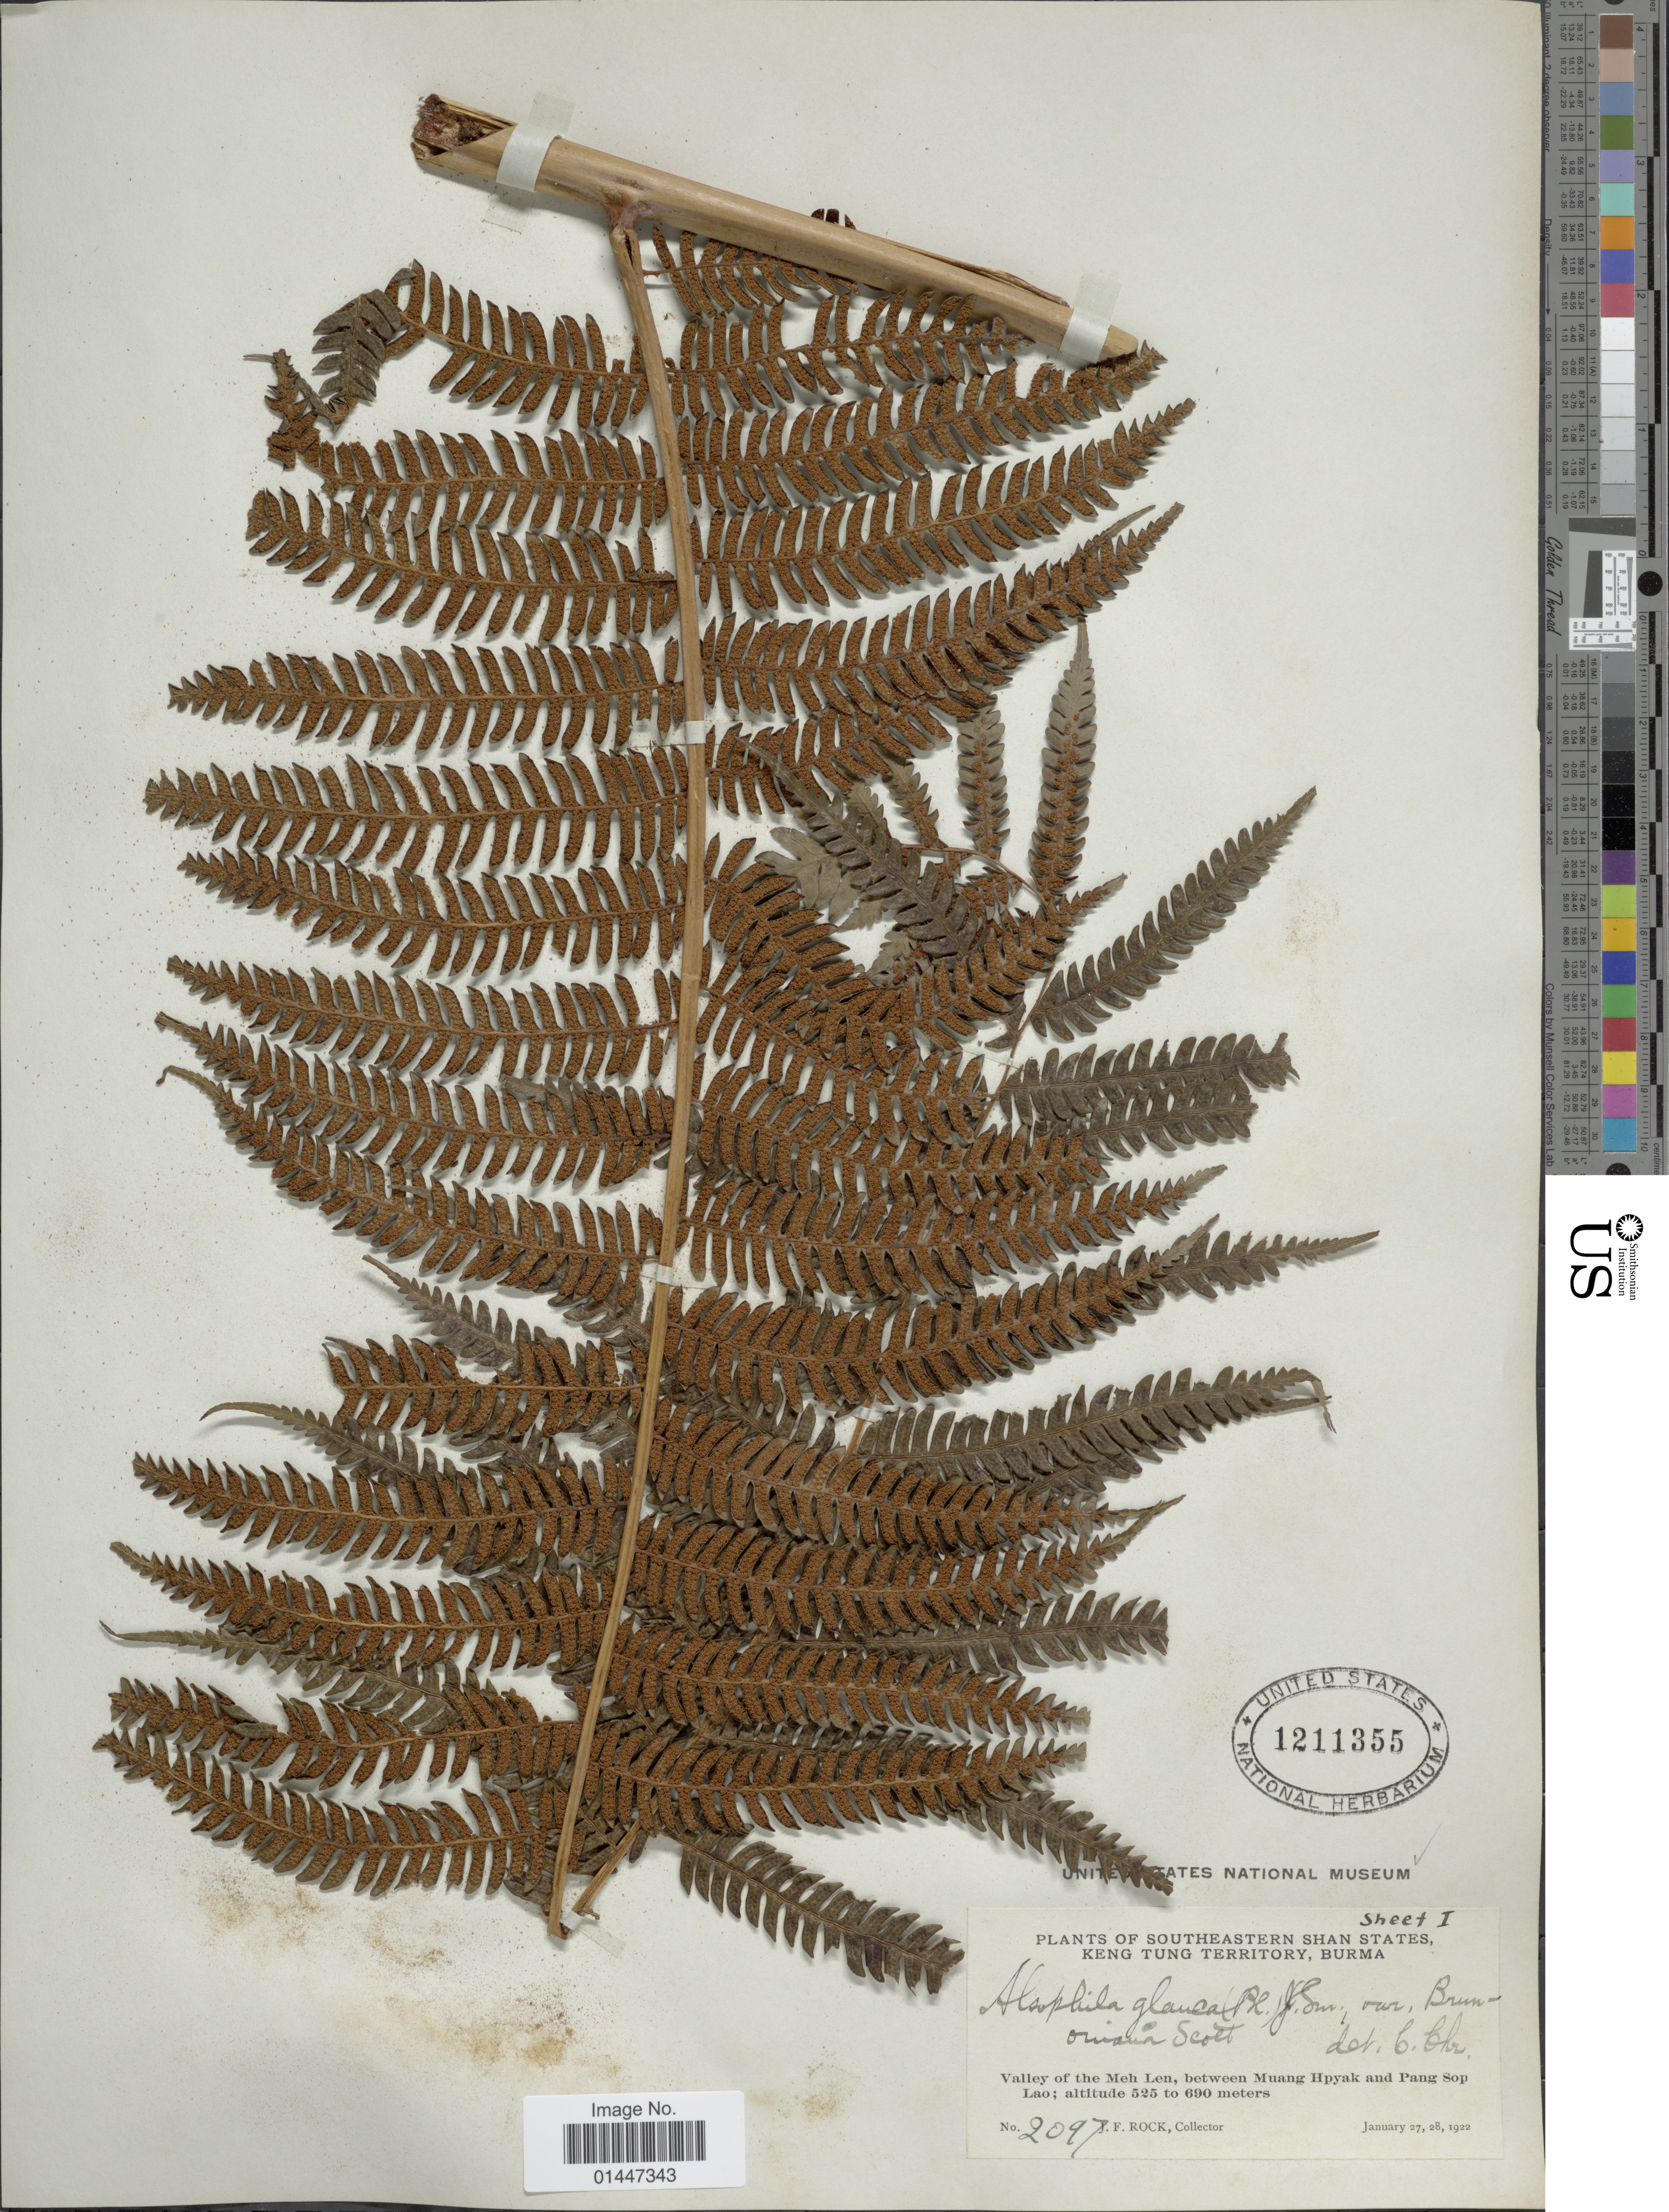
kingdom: Plantae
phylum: Tracheophyta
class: Polypodiopsida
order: Cyatheales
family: Cyatheaceae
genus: Sphaeropteris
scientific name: Sphaeropteris brunoniana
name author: (Wall. ex Hook.) R.M. Tryon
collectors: J. F. Rock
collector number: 2097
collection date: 1922-01-27/1922-01-28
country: Myanmar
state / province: Shan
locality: Southeastern Shen States, Ken Tung Territory, Burma. Valley of the Meh Len, between Muang Hpyak and Pang Sop Lao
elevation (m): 525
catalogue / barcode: US 1211355